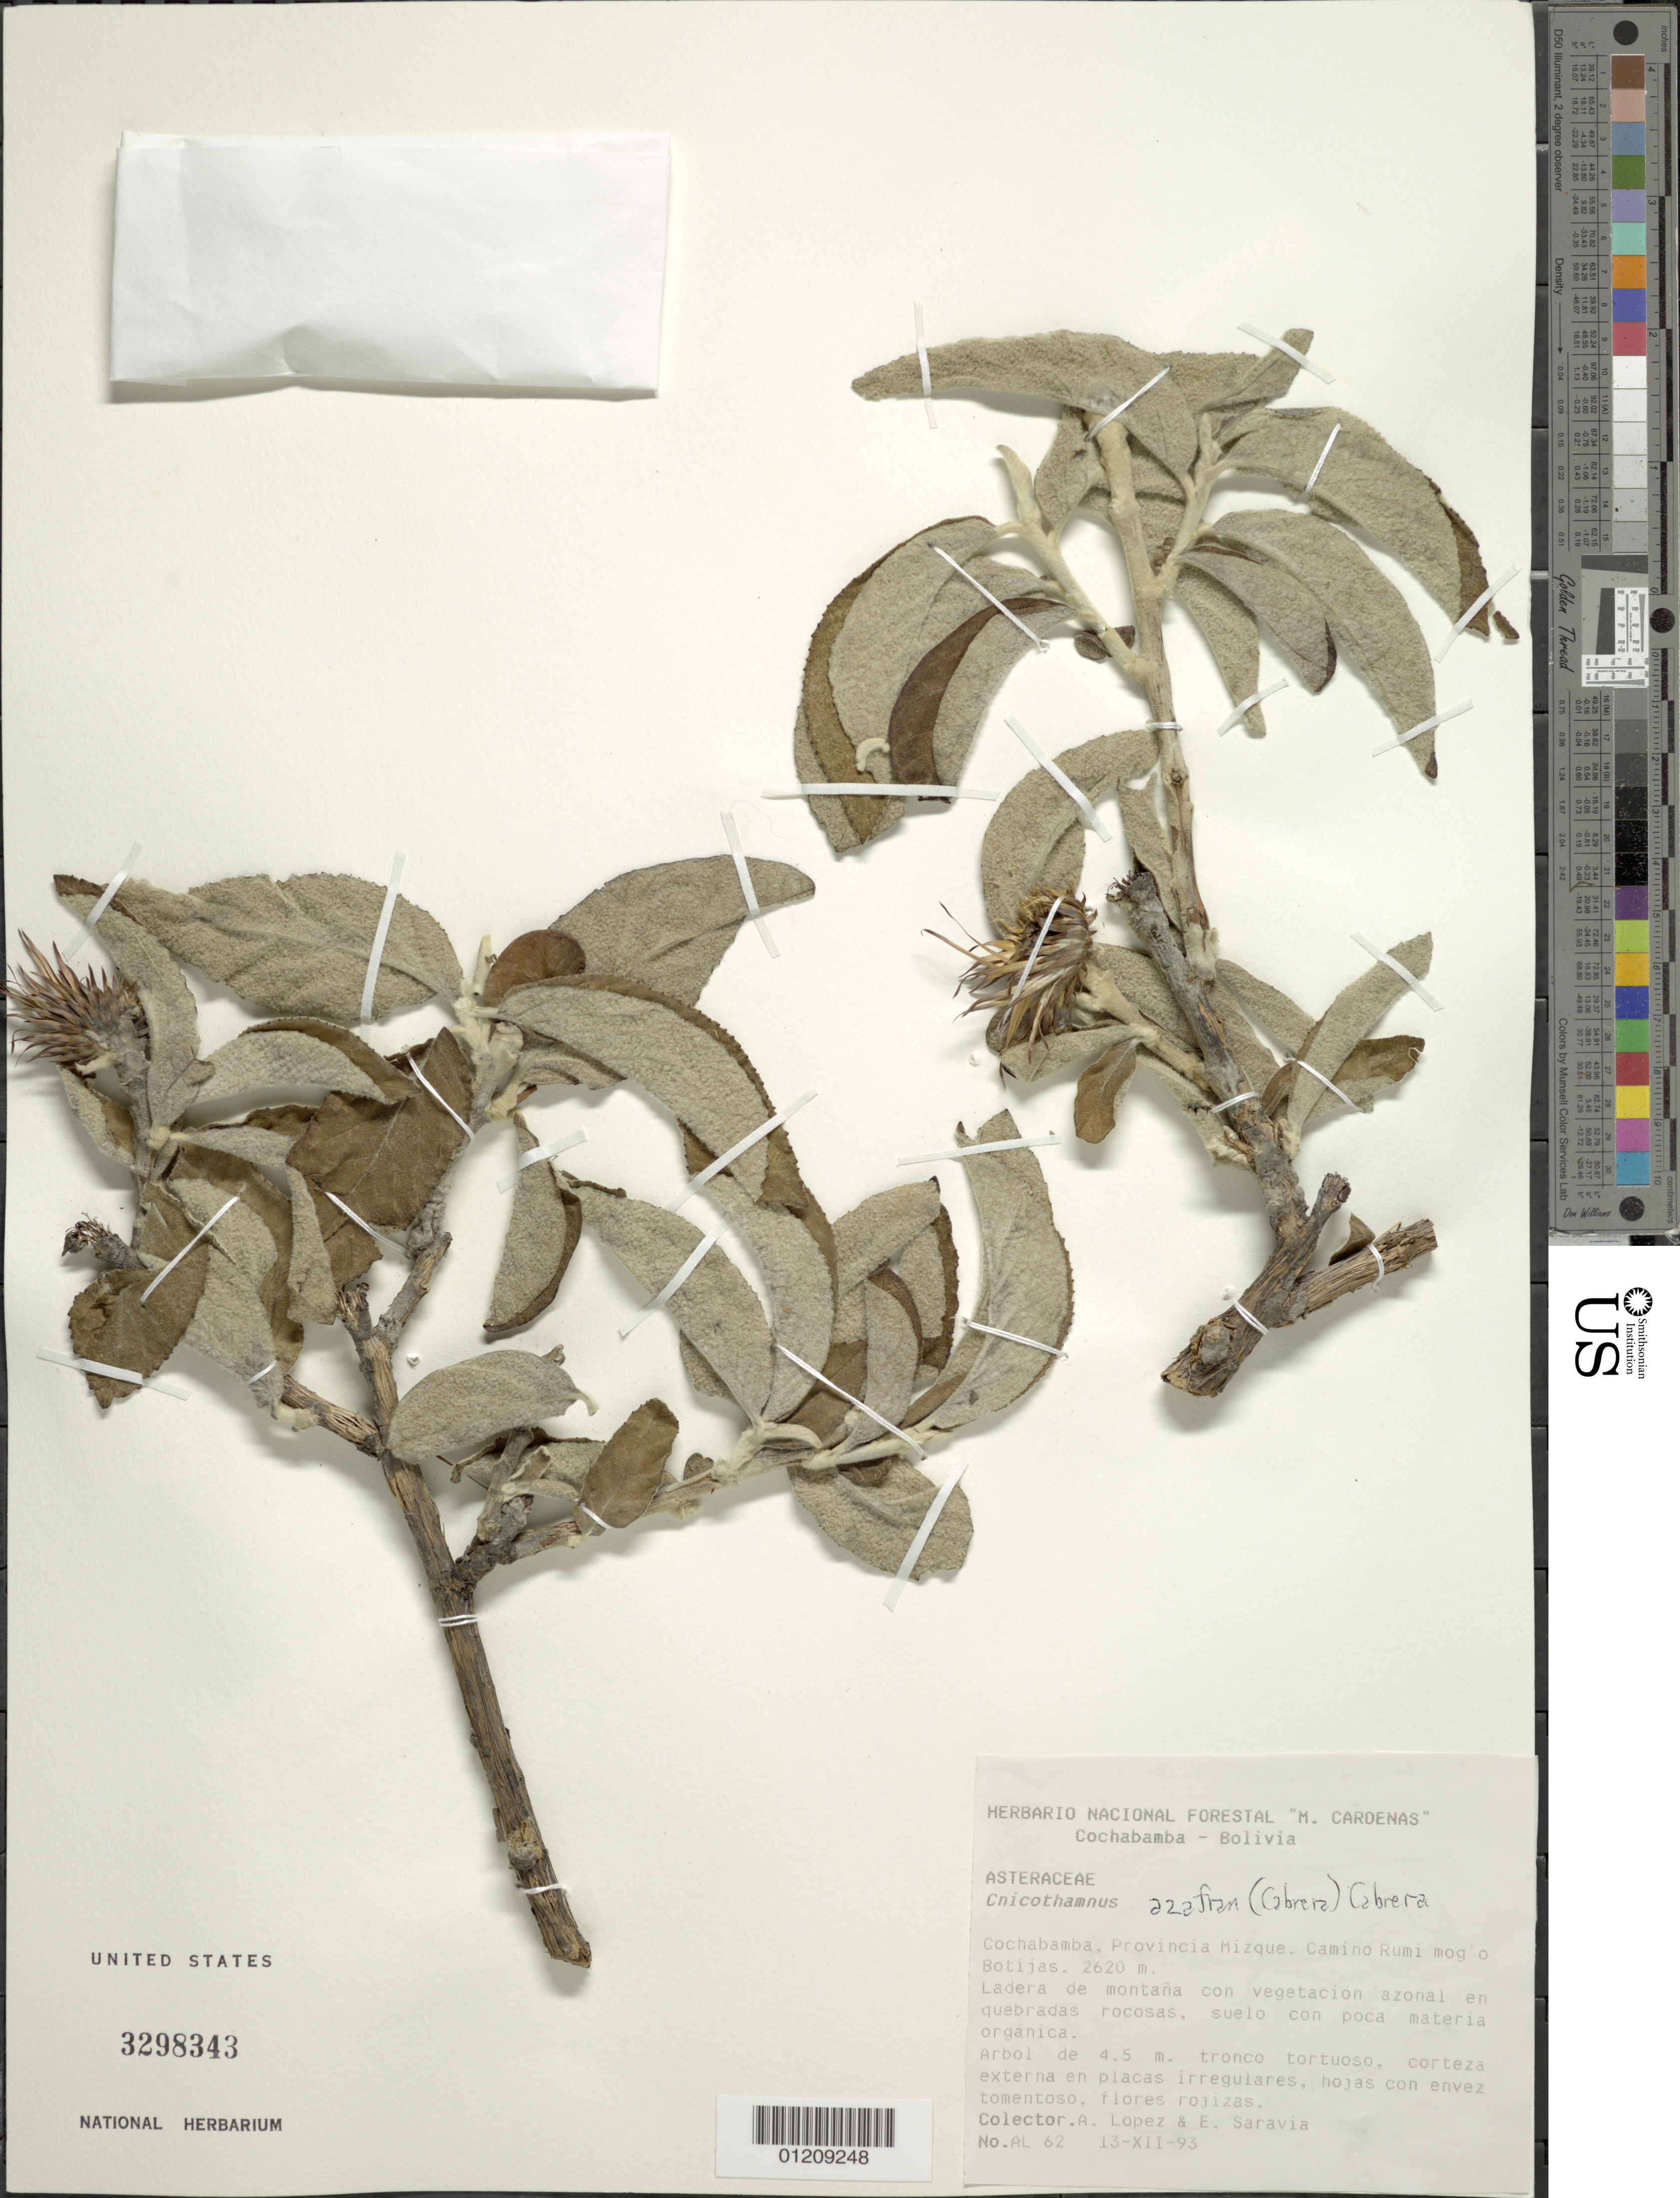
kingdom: Plantae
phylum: Tracheophyta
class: Magnoliopsida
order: Asterales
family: Asteraceae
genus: Cnicothamnus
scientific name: Cnicothamnus azafran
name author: (Cabrera) Cabrera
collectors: A. Lopez & E. Saravia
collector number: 62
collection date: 1993-12-13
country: Bolivia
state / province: Cochabamba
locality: Prov. Mizque. Camino Rumi mog of Botijas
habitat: Ladera de montana con vegetacion azonal en quebradas rocosas, suelo con poca materia organica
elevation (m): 2620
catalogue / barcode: US 3298343